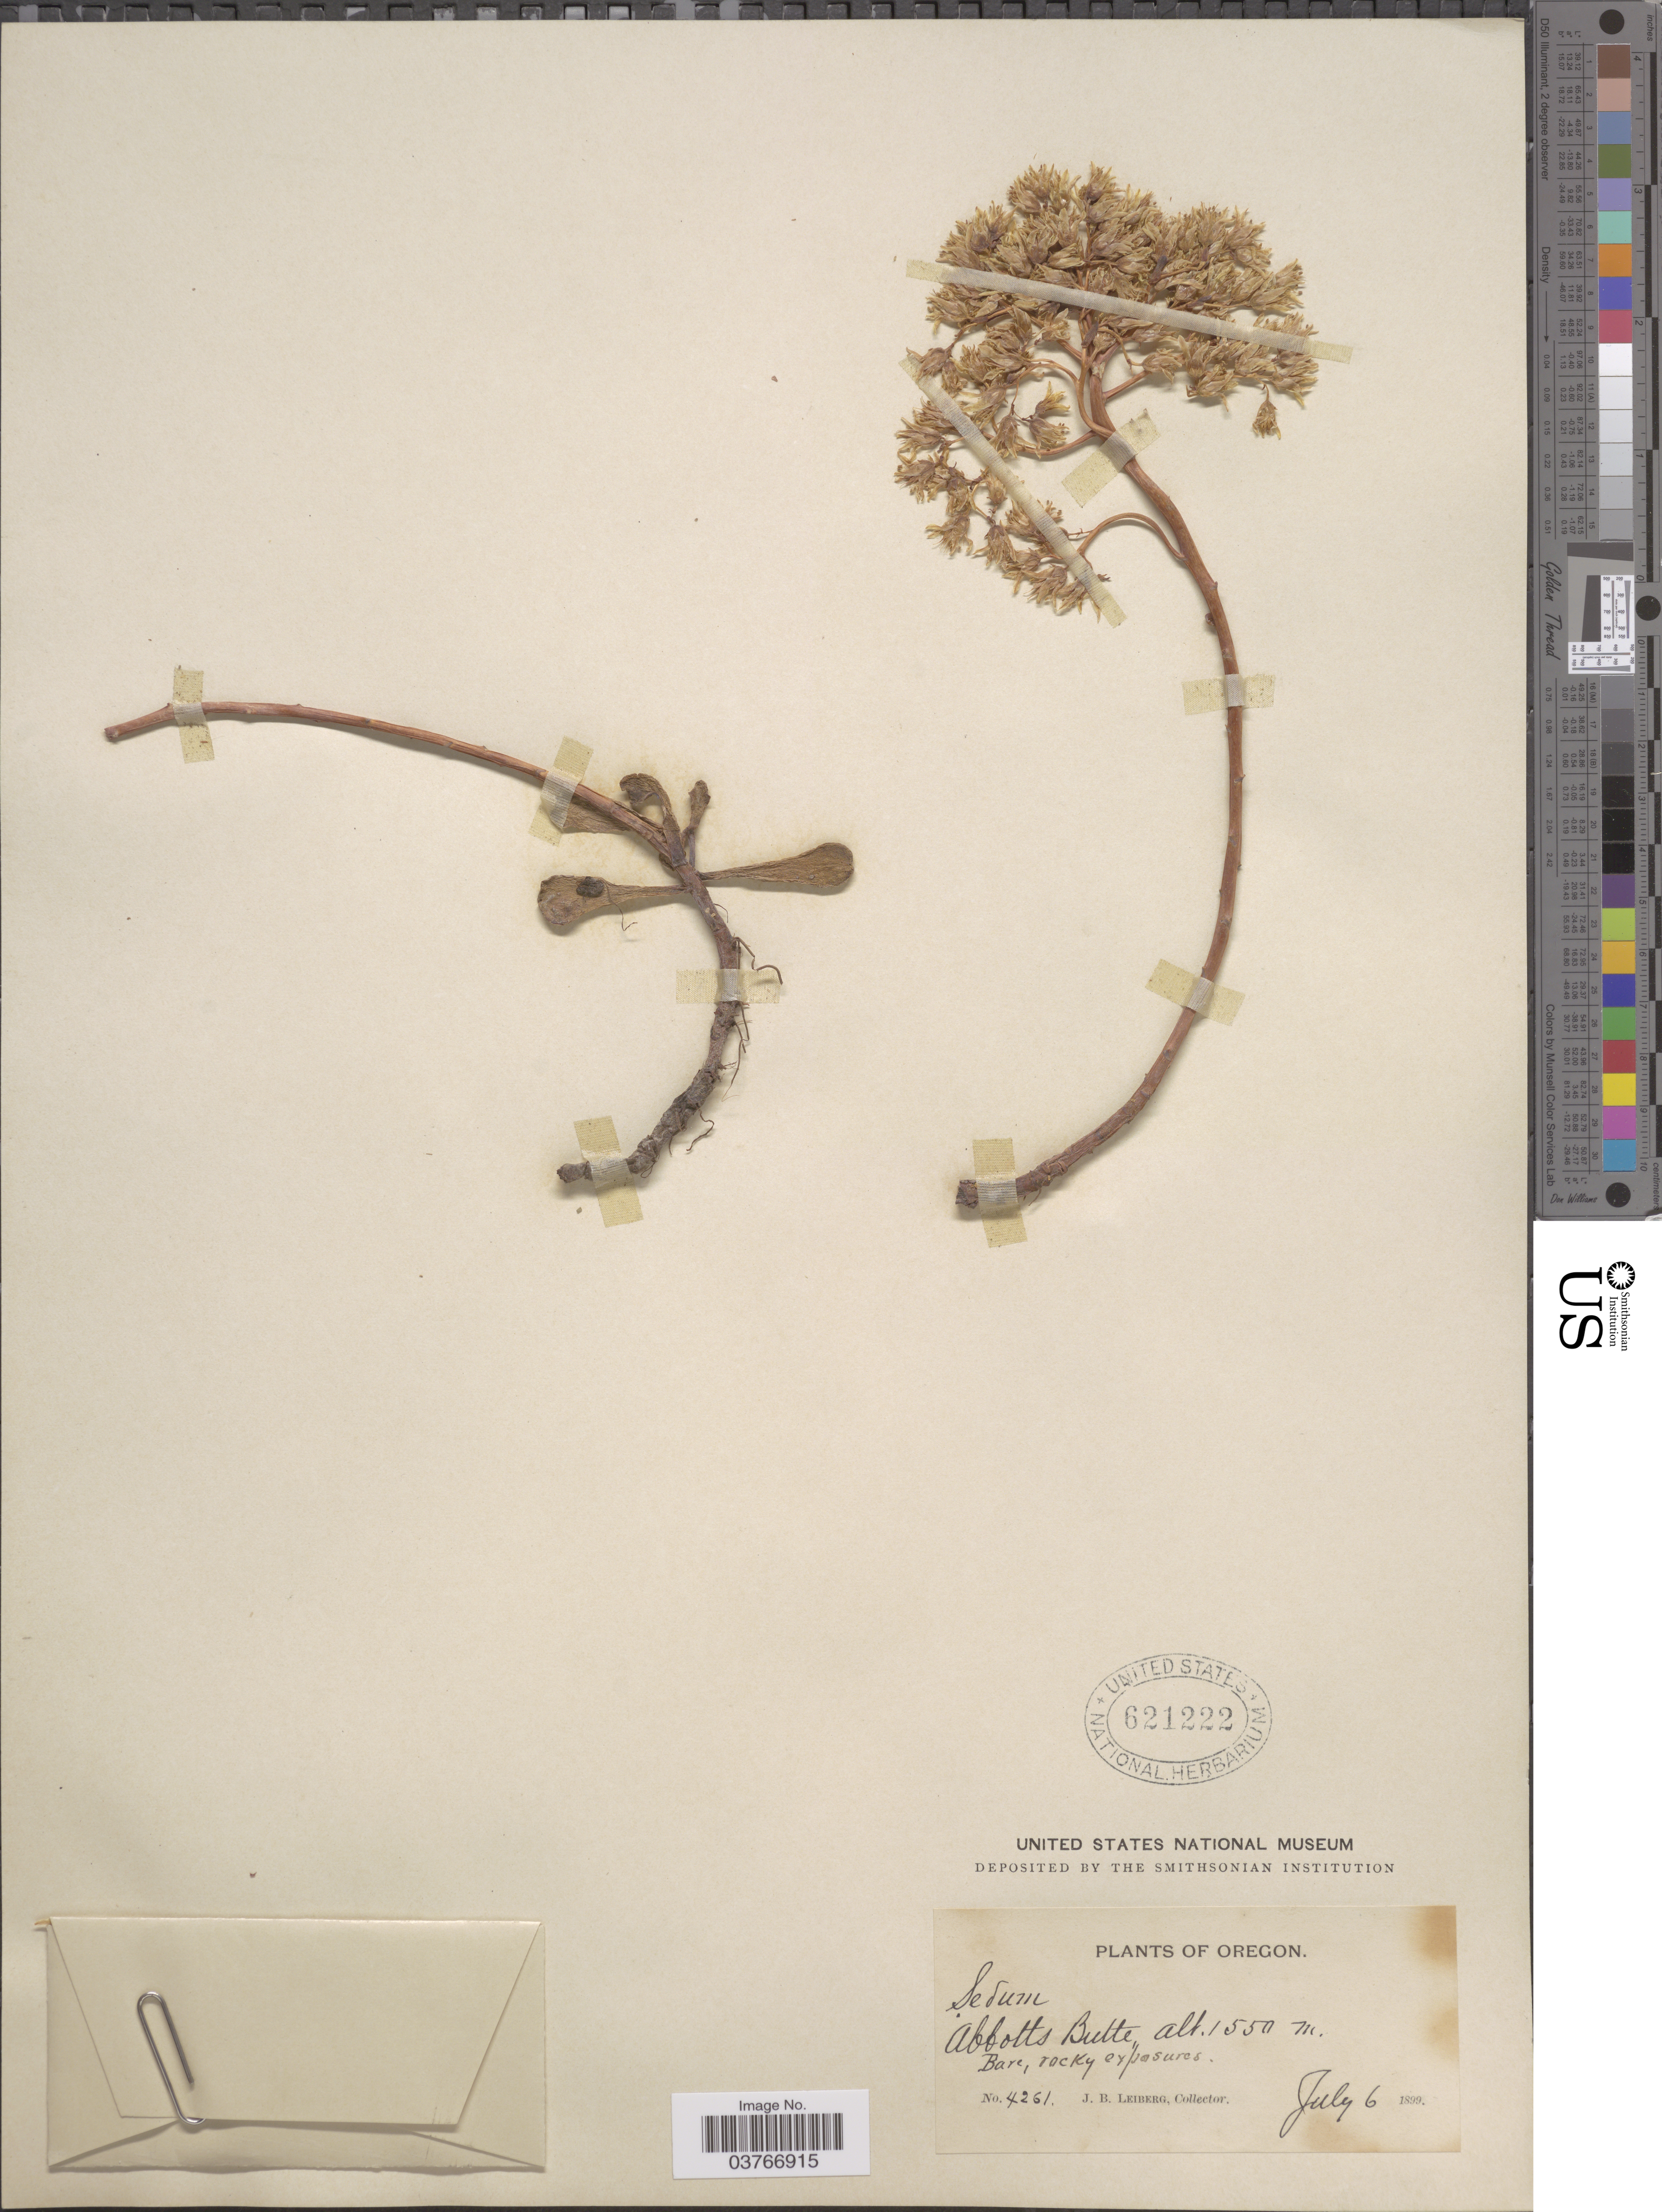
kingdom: Plantae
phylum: Tracheophyta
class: Magnoliopsida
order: Saxifragales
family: Crassulaceae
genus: Sedum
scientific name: Sedum sp.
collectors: J. B. Leiberg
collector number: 4261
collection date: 1899-07-06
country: United States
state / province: Oregon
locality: Abbotts Butte.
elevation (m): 1550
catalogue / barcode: US 621222